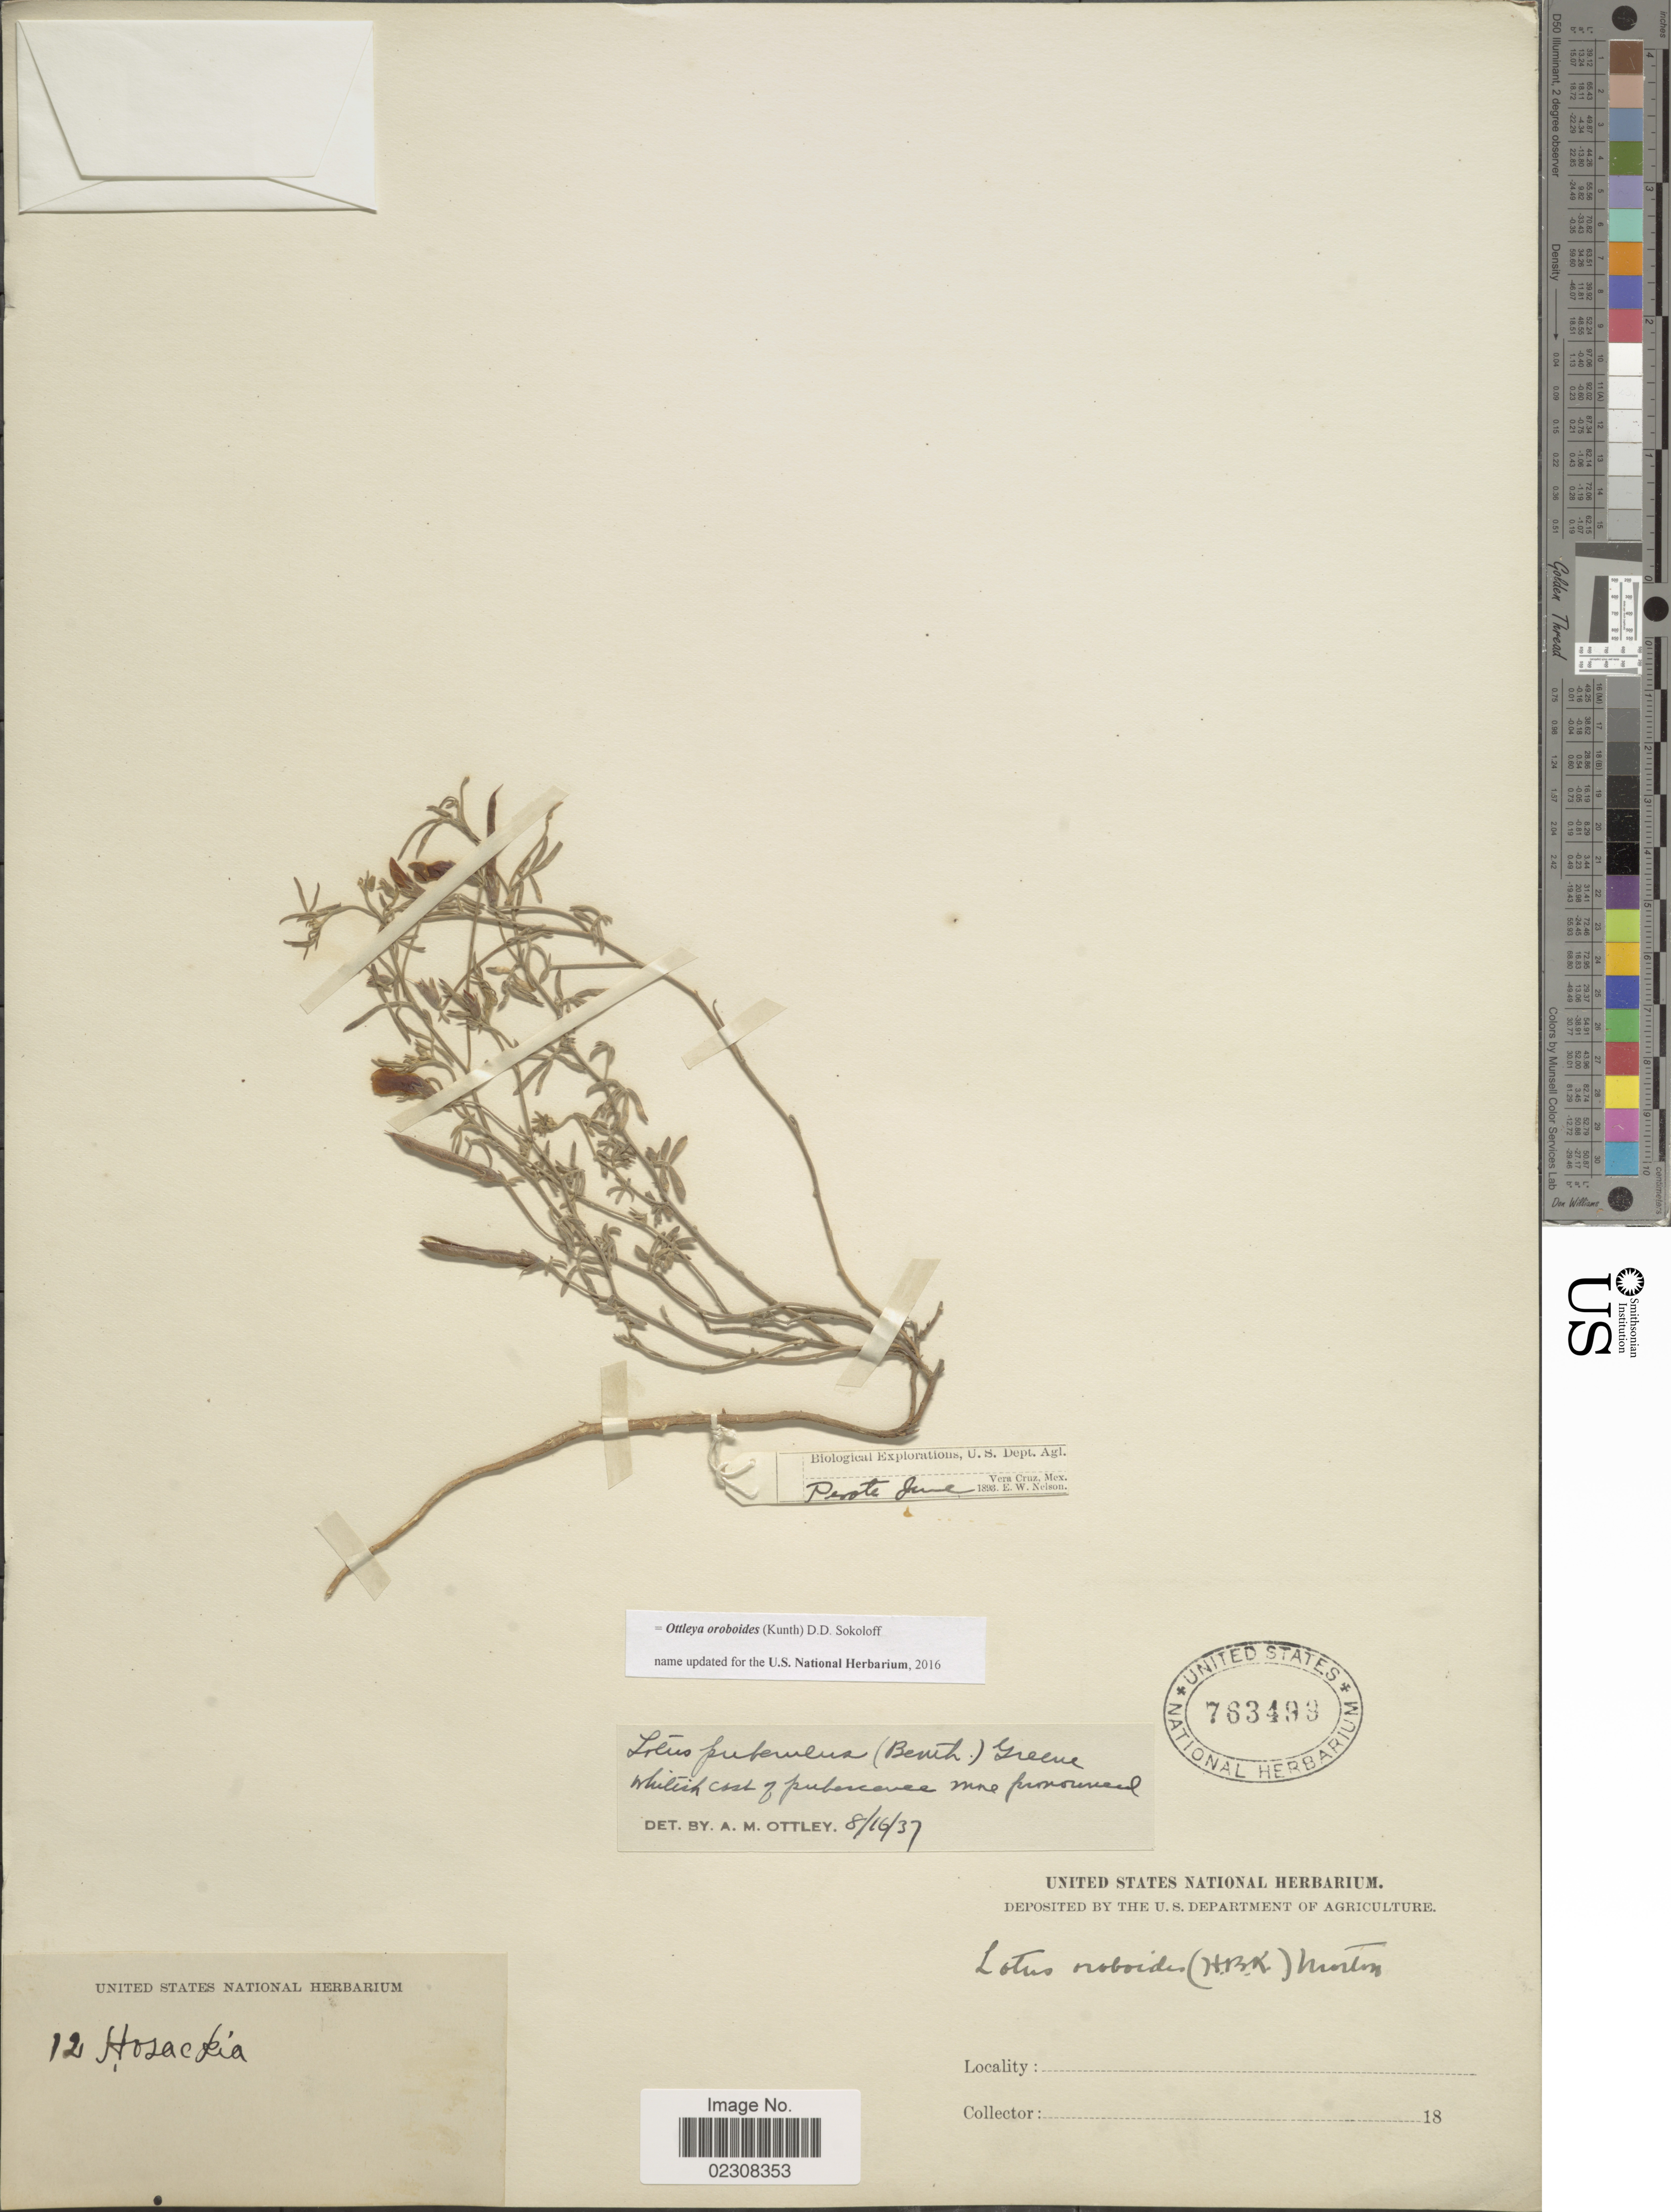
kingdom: Plantae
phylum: Tracheophyta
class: Magnoliopsida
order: Fabales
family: Fabaceae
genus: Ottleya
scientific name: Ottleya oroboides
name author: (Kunth) D.D. Sokoloff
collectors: E. W. Nelson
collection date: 1893-06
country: Mexico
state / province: Veracruz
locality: Perote, Vera Cruz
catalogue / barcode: US 763499